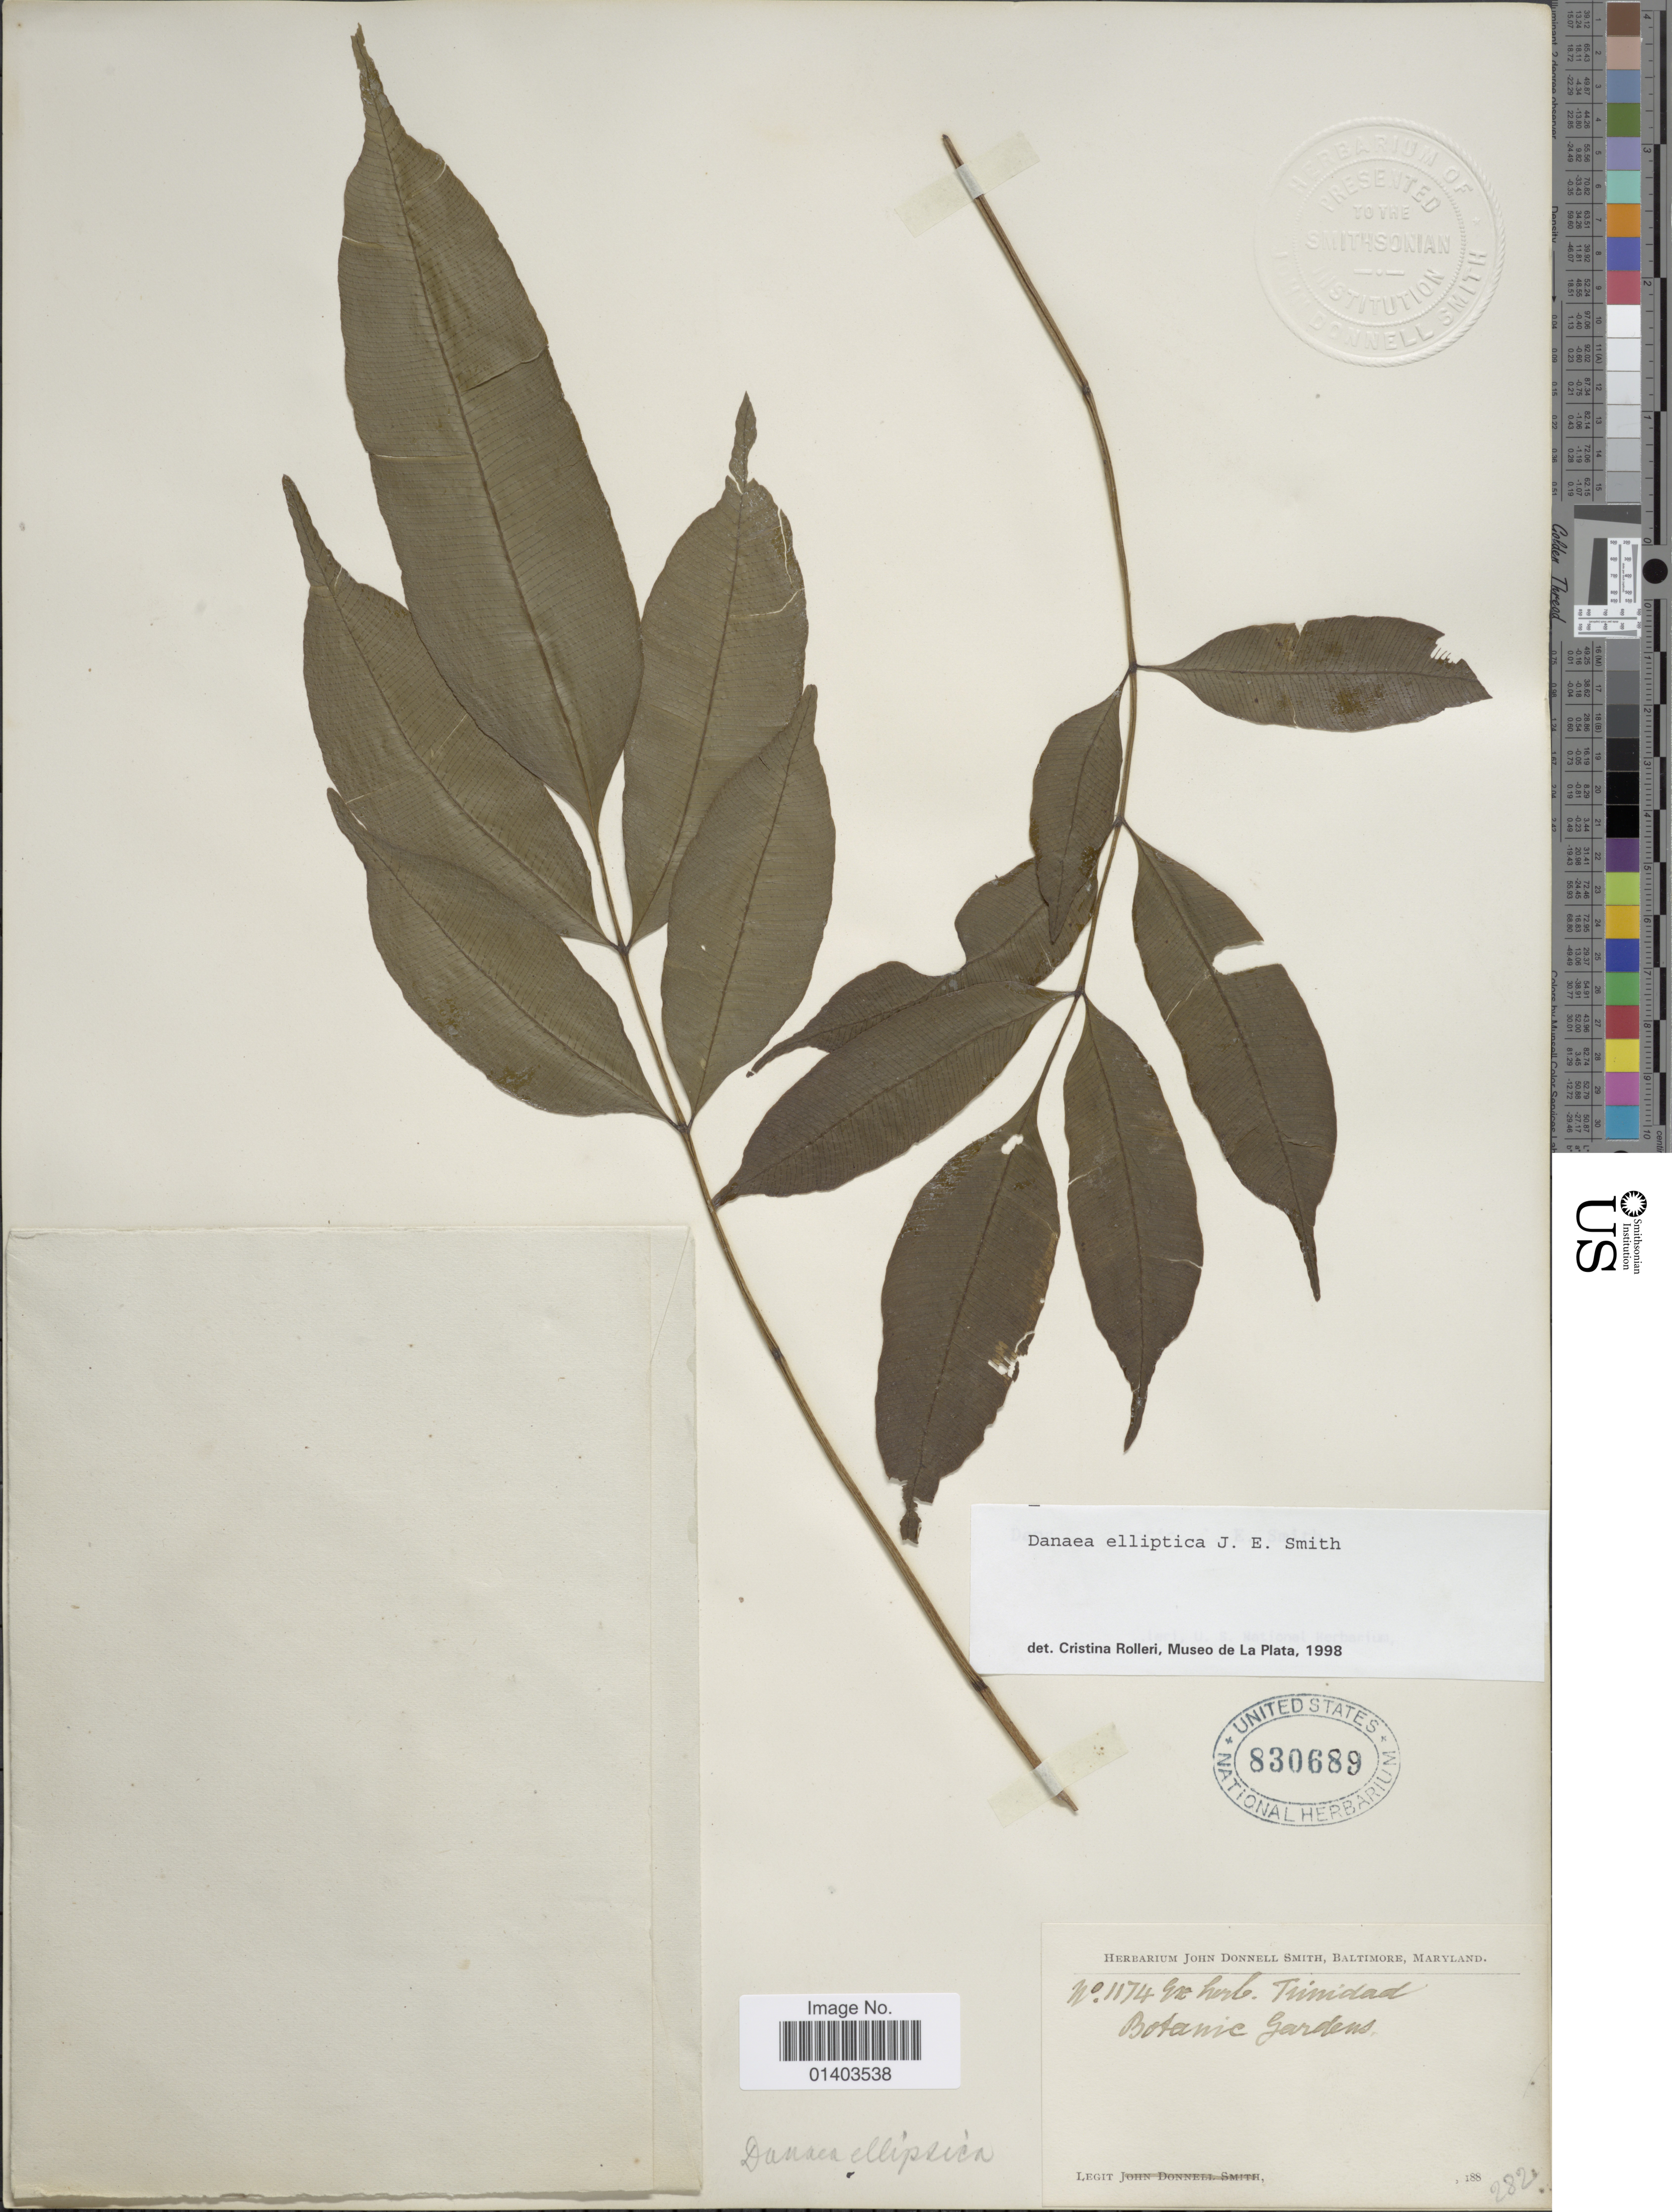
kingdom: Plantae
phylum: Tracheophyta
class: Polypodiopsida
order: Marattiales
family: Marattiaceae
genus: Danaea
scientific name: Danaea elliptica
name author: Sm.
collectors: ex herb. Bot. Gard. Trinidad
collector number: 1174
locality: Botanic Gardens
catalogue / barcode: US 830689